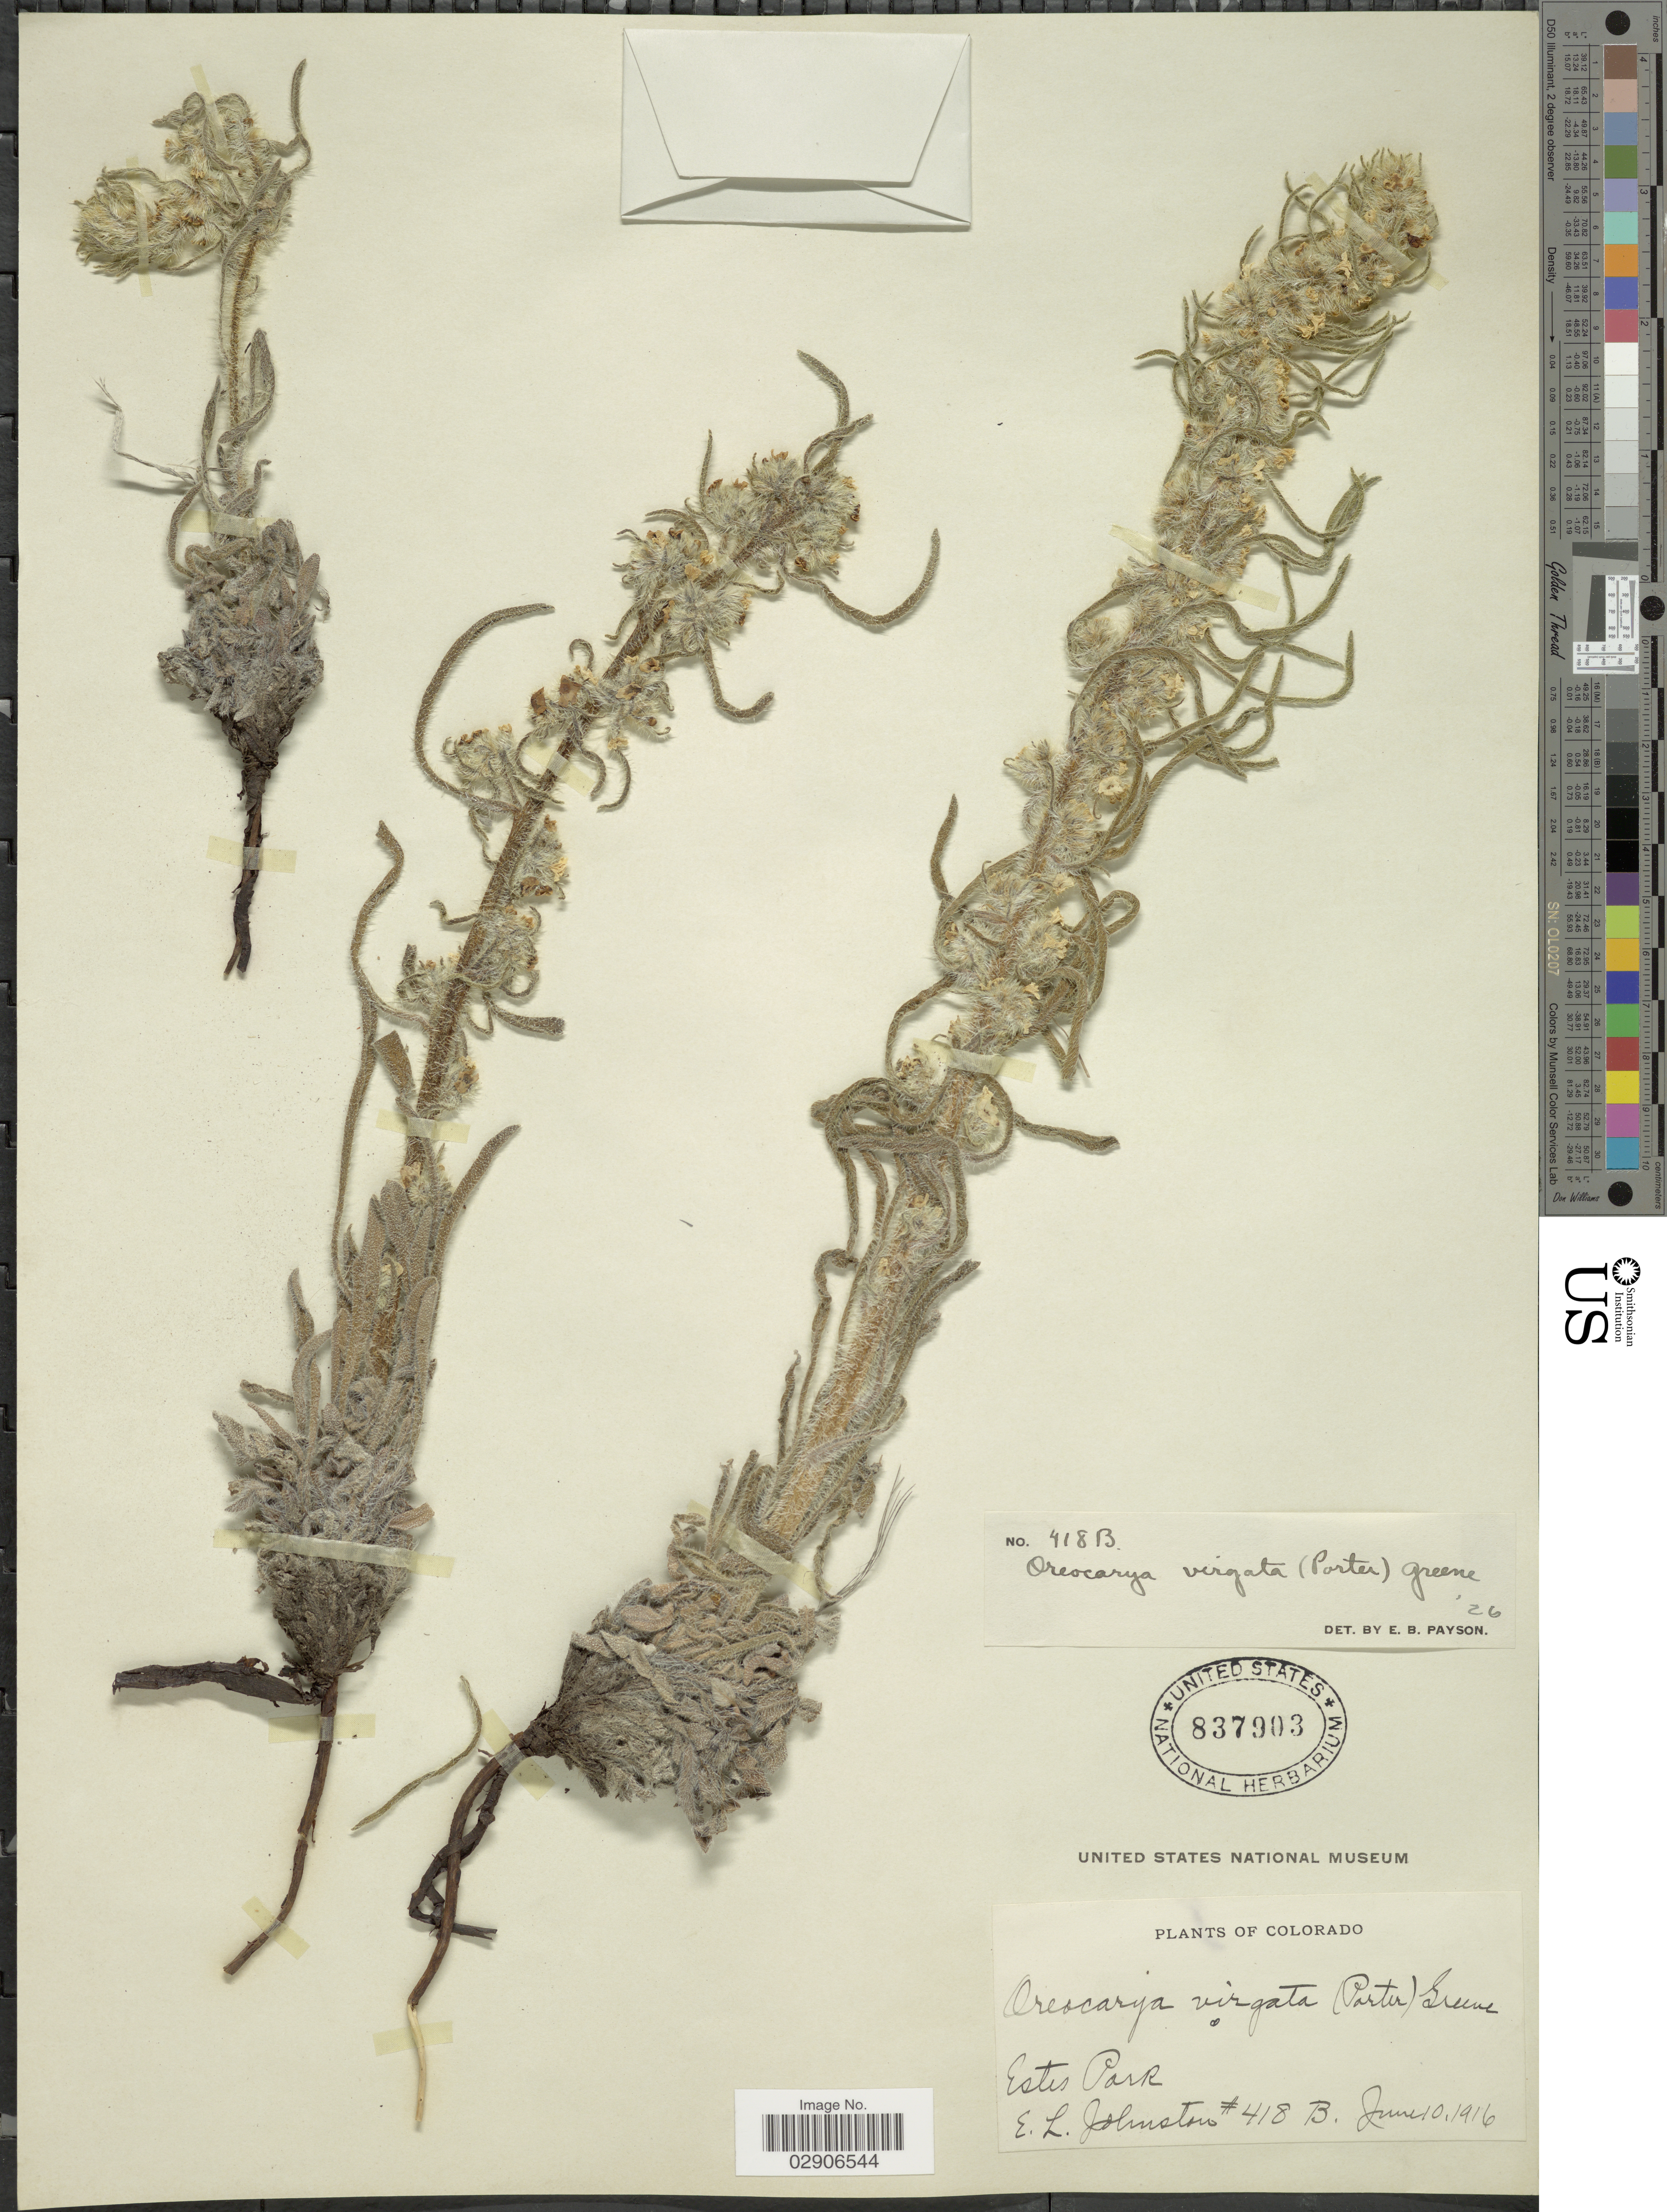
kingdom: Plantae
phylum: Tracheophyta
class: Magnoliopsida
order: Boraginales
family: Boraginaceae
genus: Oreocarya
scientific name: Oreocarya virgata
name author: (Porter) Greene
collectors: E. L. Johnston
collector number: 418B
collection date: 1916-06-10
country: United States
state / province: Colorado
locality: Estes Park.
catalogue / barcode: US 837903